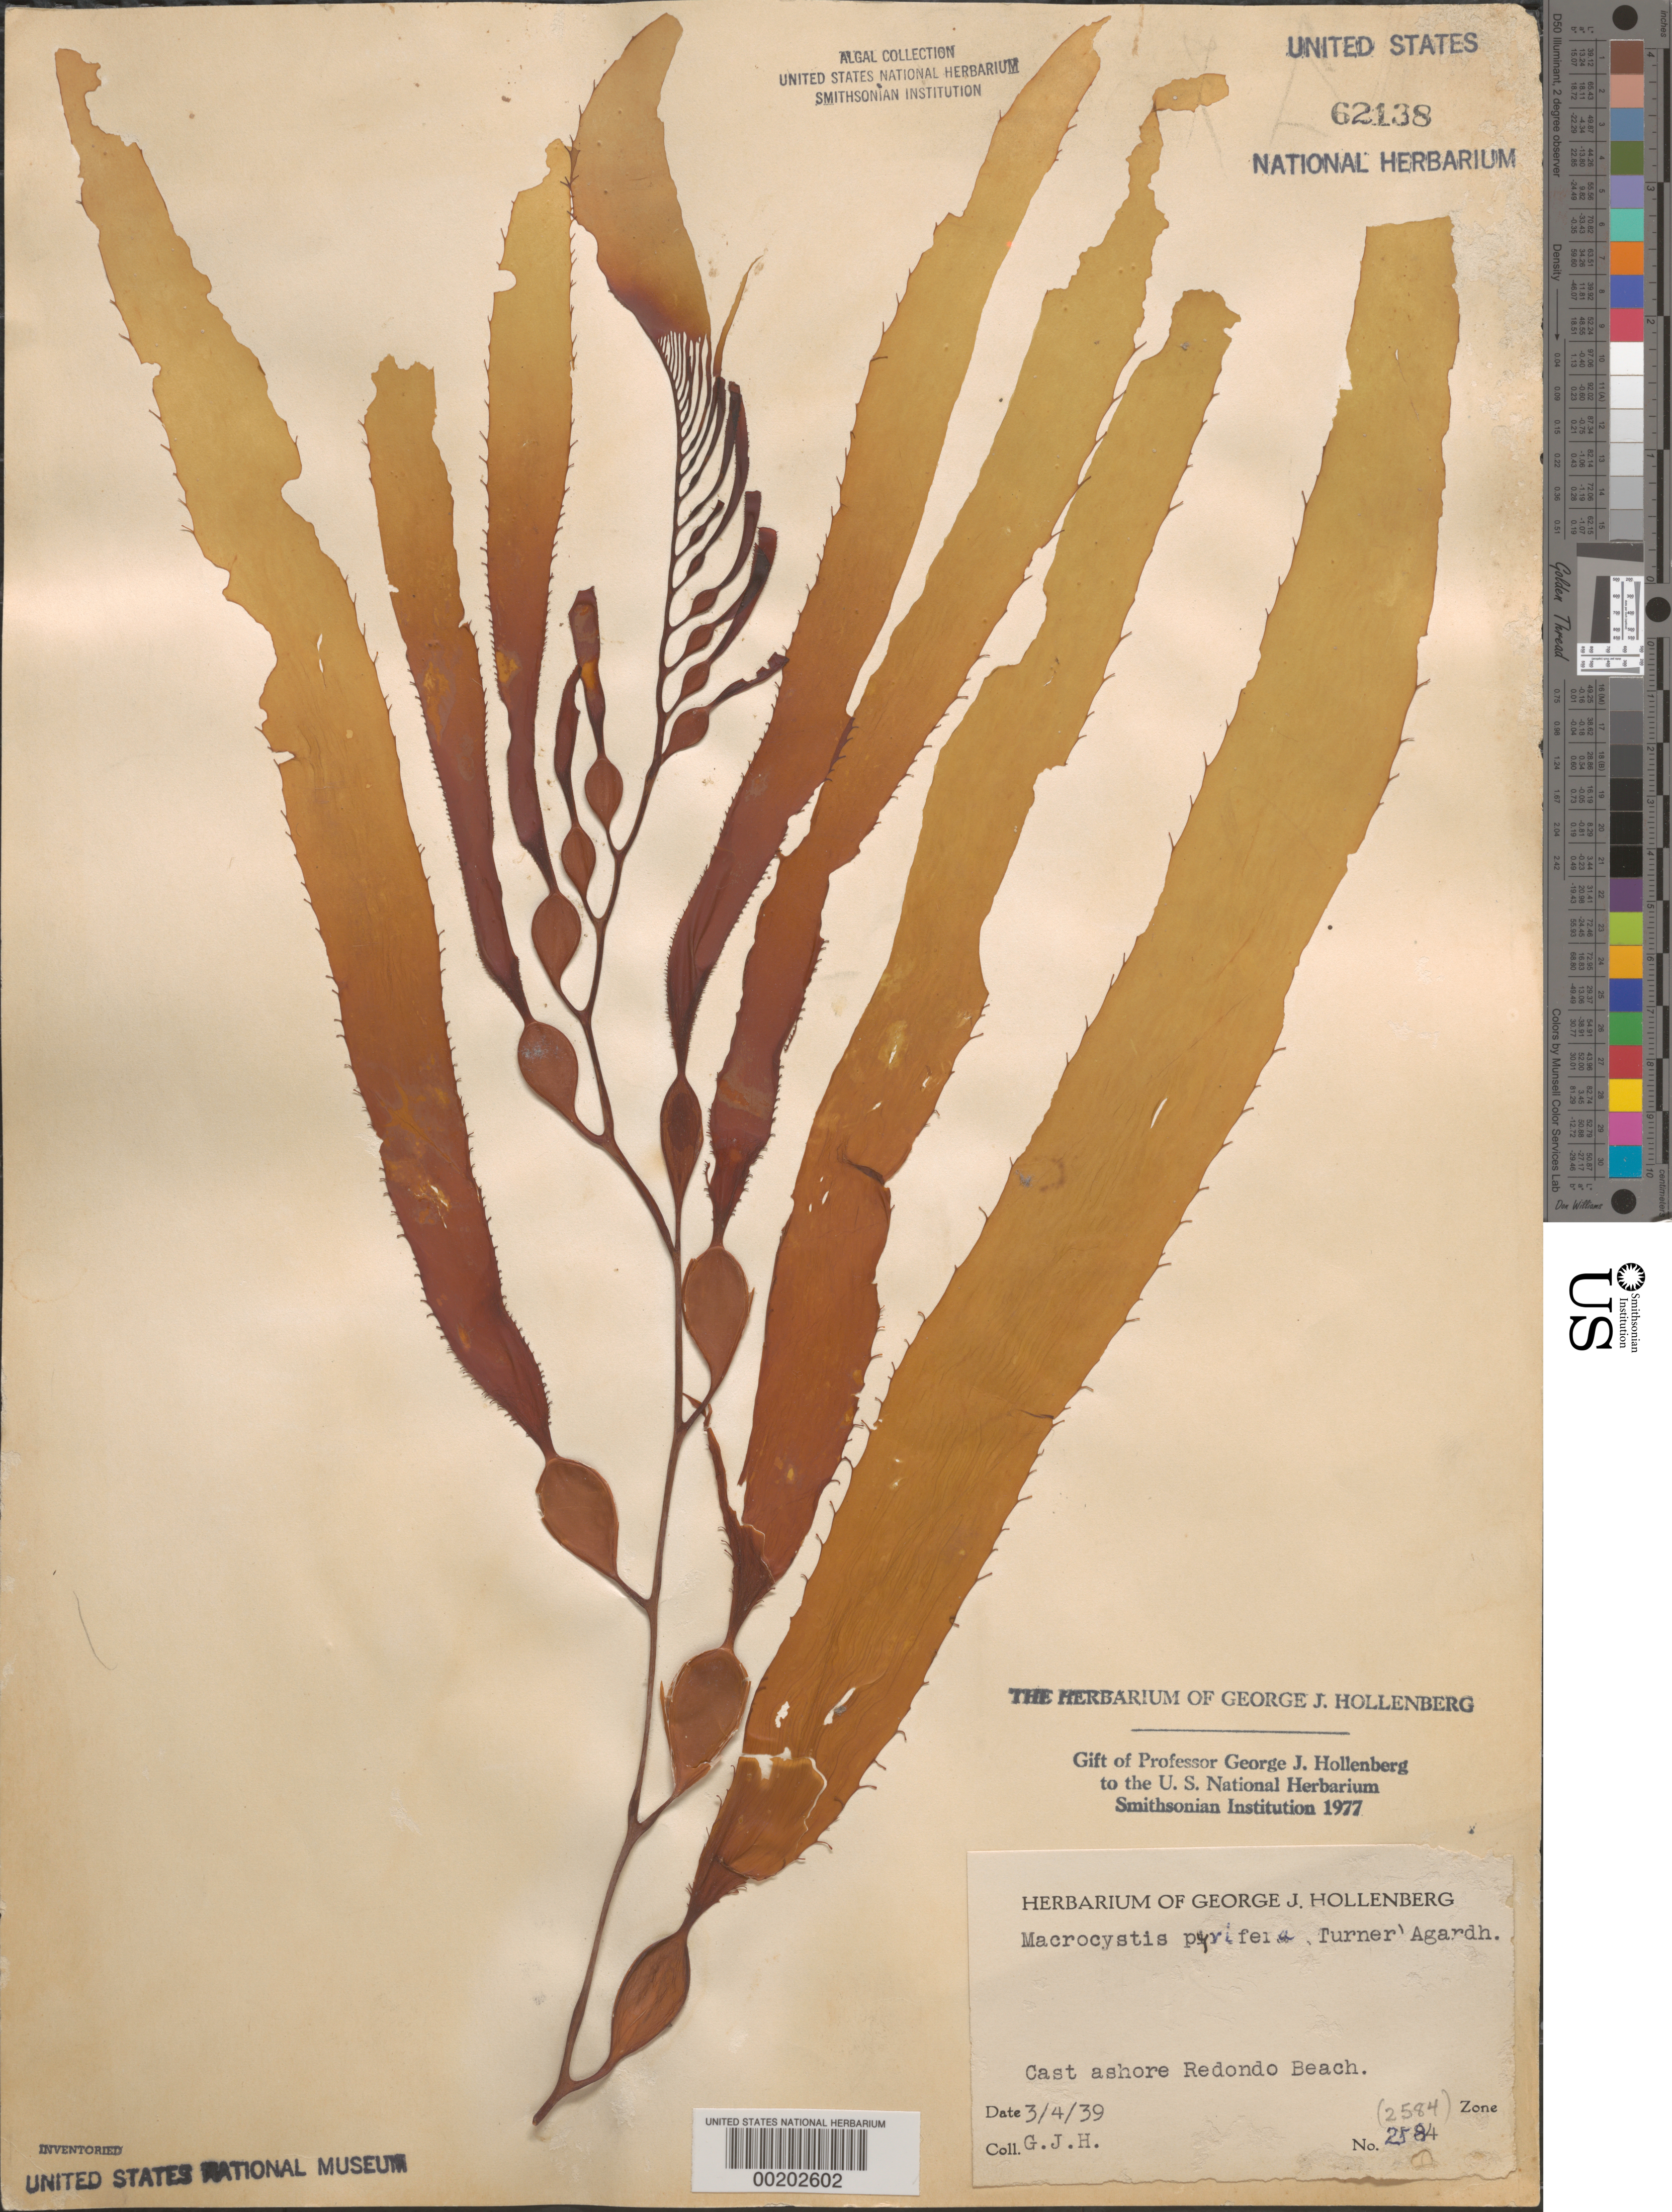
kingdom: Chromista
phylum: Ochrophyta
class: Phaeophyceae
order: Laminariales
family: Laminariaceae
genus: Macrocystis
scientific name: Macrocystis pyrifera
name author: (L.) C. Agardh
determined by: Hollenberg, George J.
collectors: G. Hollenberg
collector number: GJH 2584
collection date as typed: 04 Mar 1939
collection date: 1939-03-04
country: United States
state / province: California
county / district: Los Angeles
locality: Redondo Beach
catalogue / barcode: US 62138